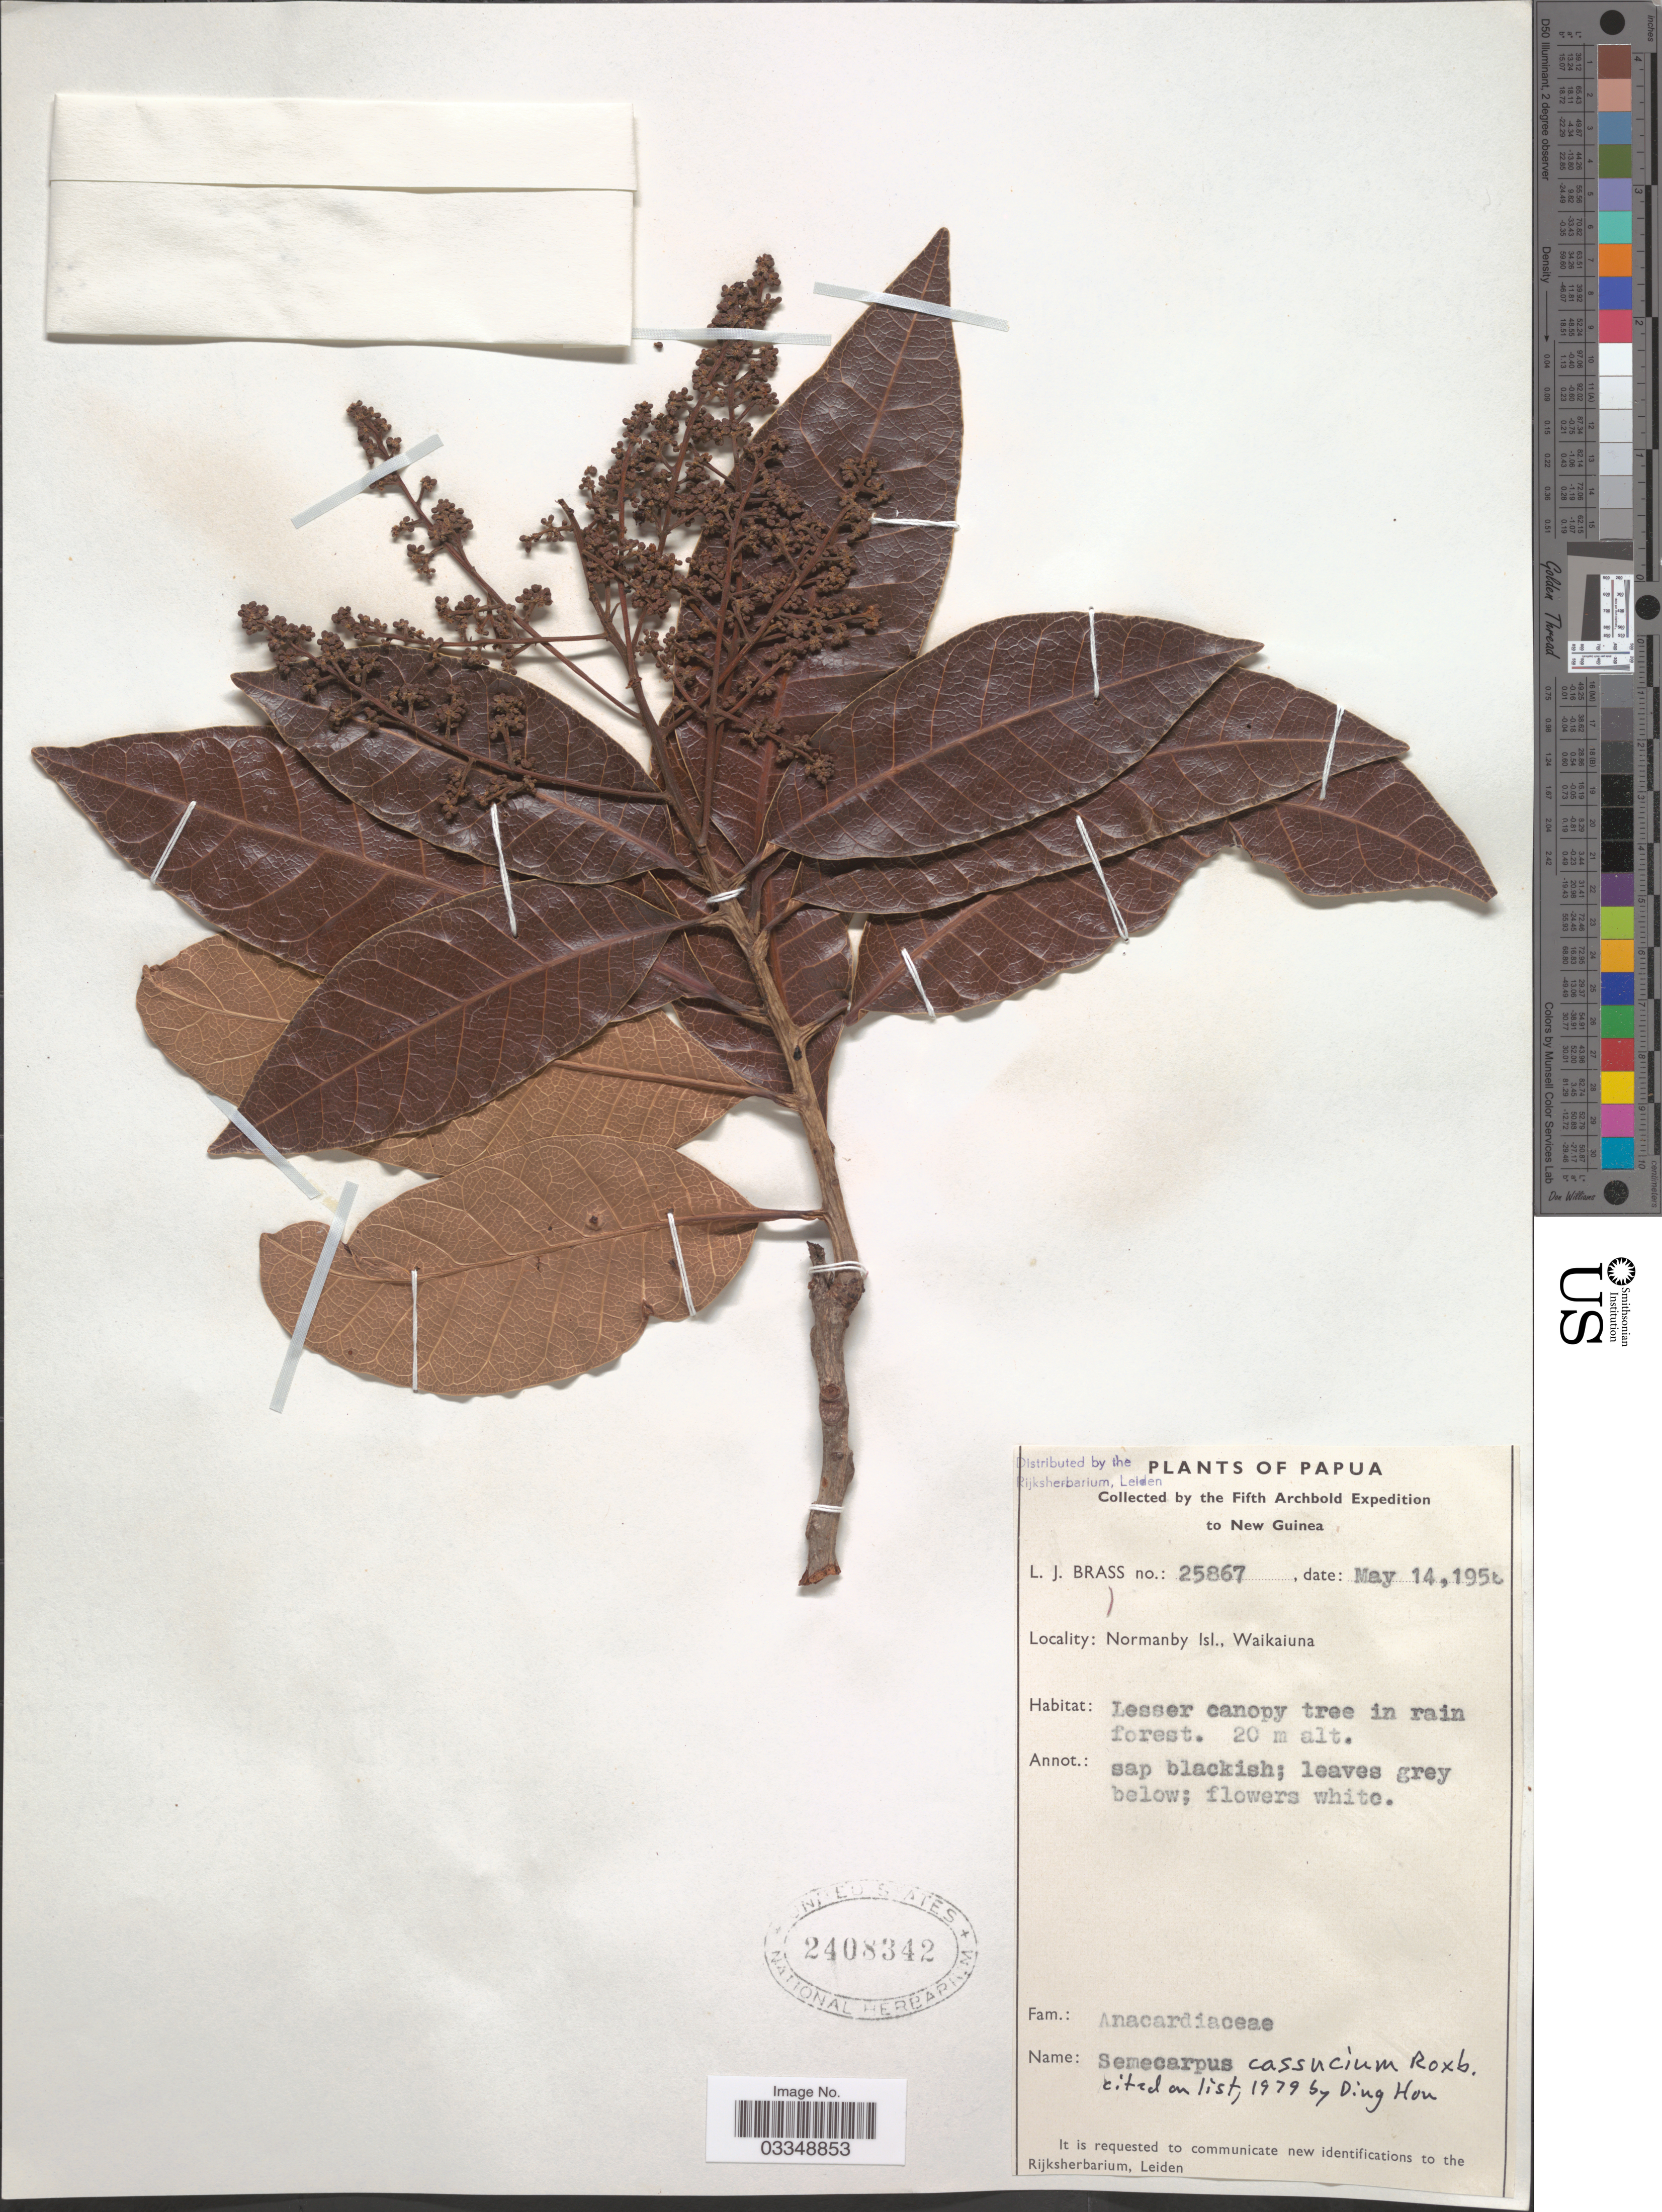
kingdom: Plantae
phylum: Tracheophyta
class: Magnoliopsida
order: Sapindales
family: Anacardiaceae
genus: Semecarpus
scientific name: Semecarpus cassuvium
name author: Roxb.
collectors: L. J. Brass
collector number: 25867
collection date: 1956-05-14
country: Papua New Guinea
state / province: Milne Bay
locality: Papua. New Guinea. Normanby Isl., Waikaiuna.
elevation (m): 20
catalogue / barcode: US 2408342